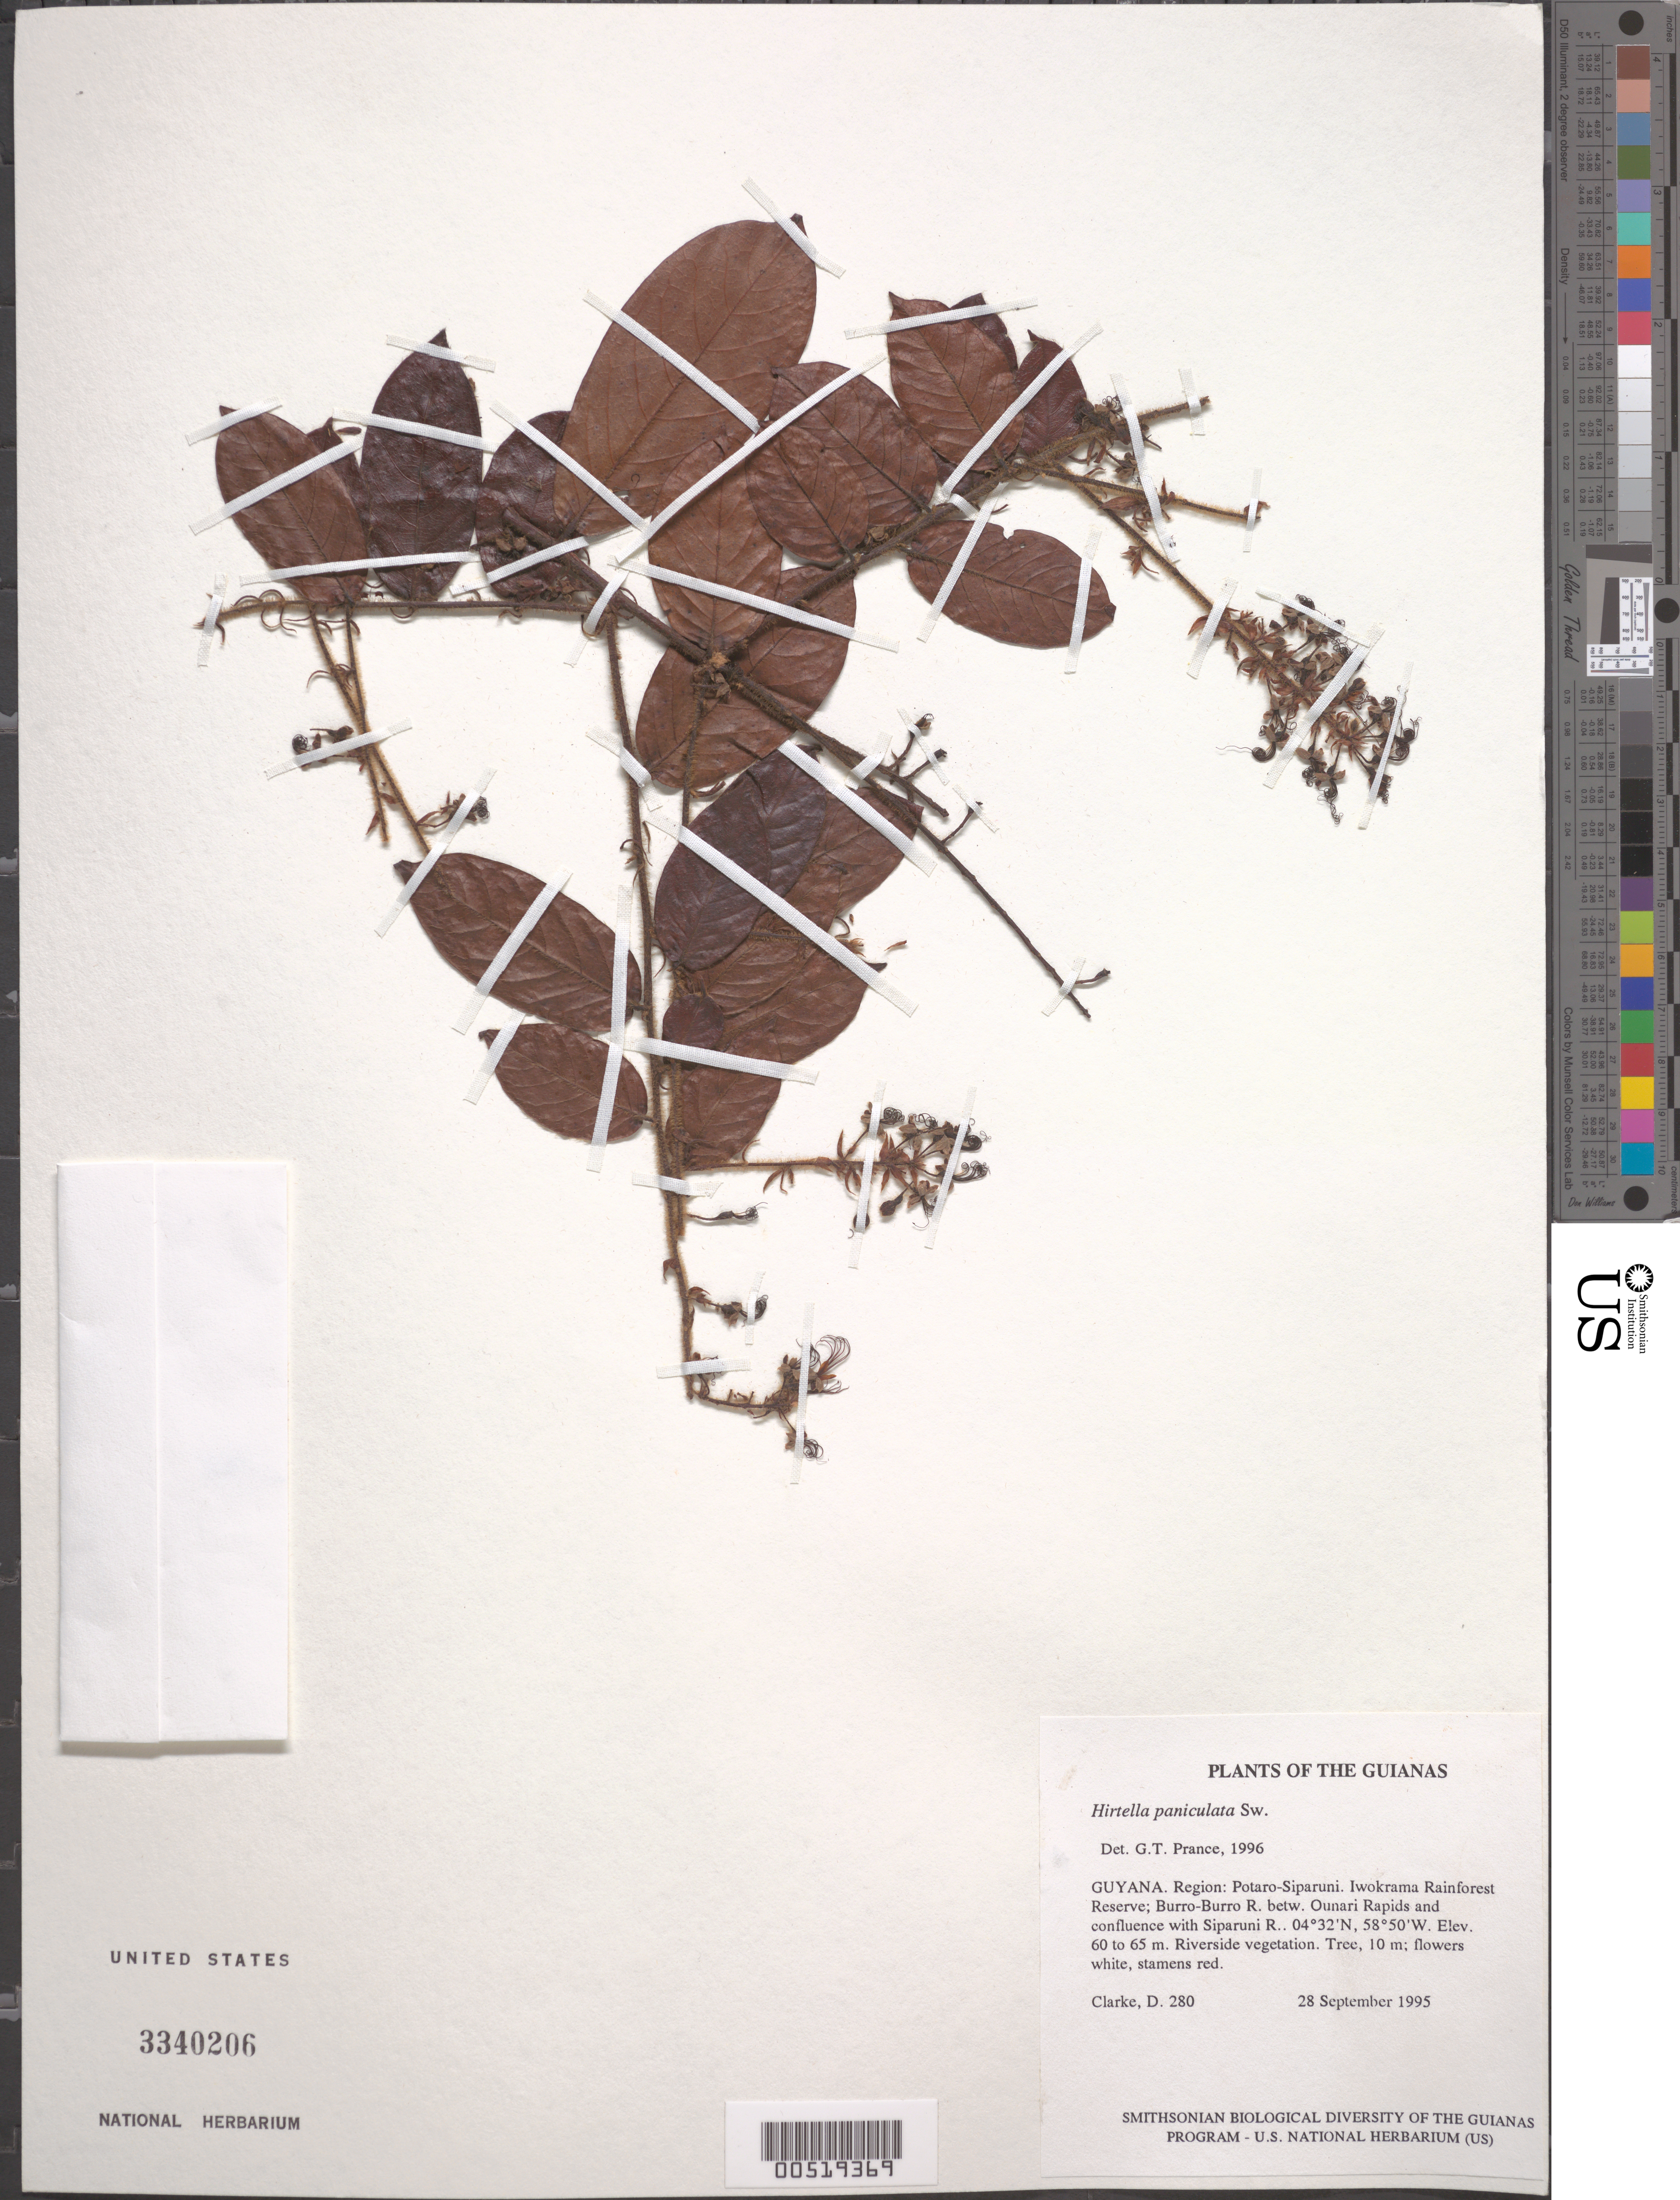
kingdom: Plantae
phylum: Tracheophyta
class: Magnoliopsida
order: Malpighiales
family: Chrysobalanaceae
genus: Hirtella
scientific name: Hirtella paniculata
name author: Sw.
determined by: Prance, G. T.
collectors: H. D. Clarke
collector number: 280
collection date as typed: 28 September 1995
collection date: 1995-09-28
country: Guyana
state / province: Potaro-Siparuni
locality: Iwokrama Rainforest Reserve; Burro-Burro R. betw. Dunari Rapids and confluence with Siparuni R.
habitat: Riverside vegetation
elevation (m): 60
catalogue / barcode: US 3340206